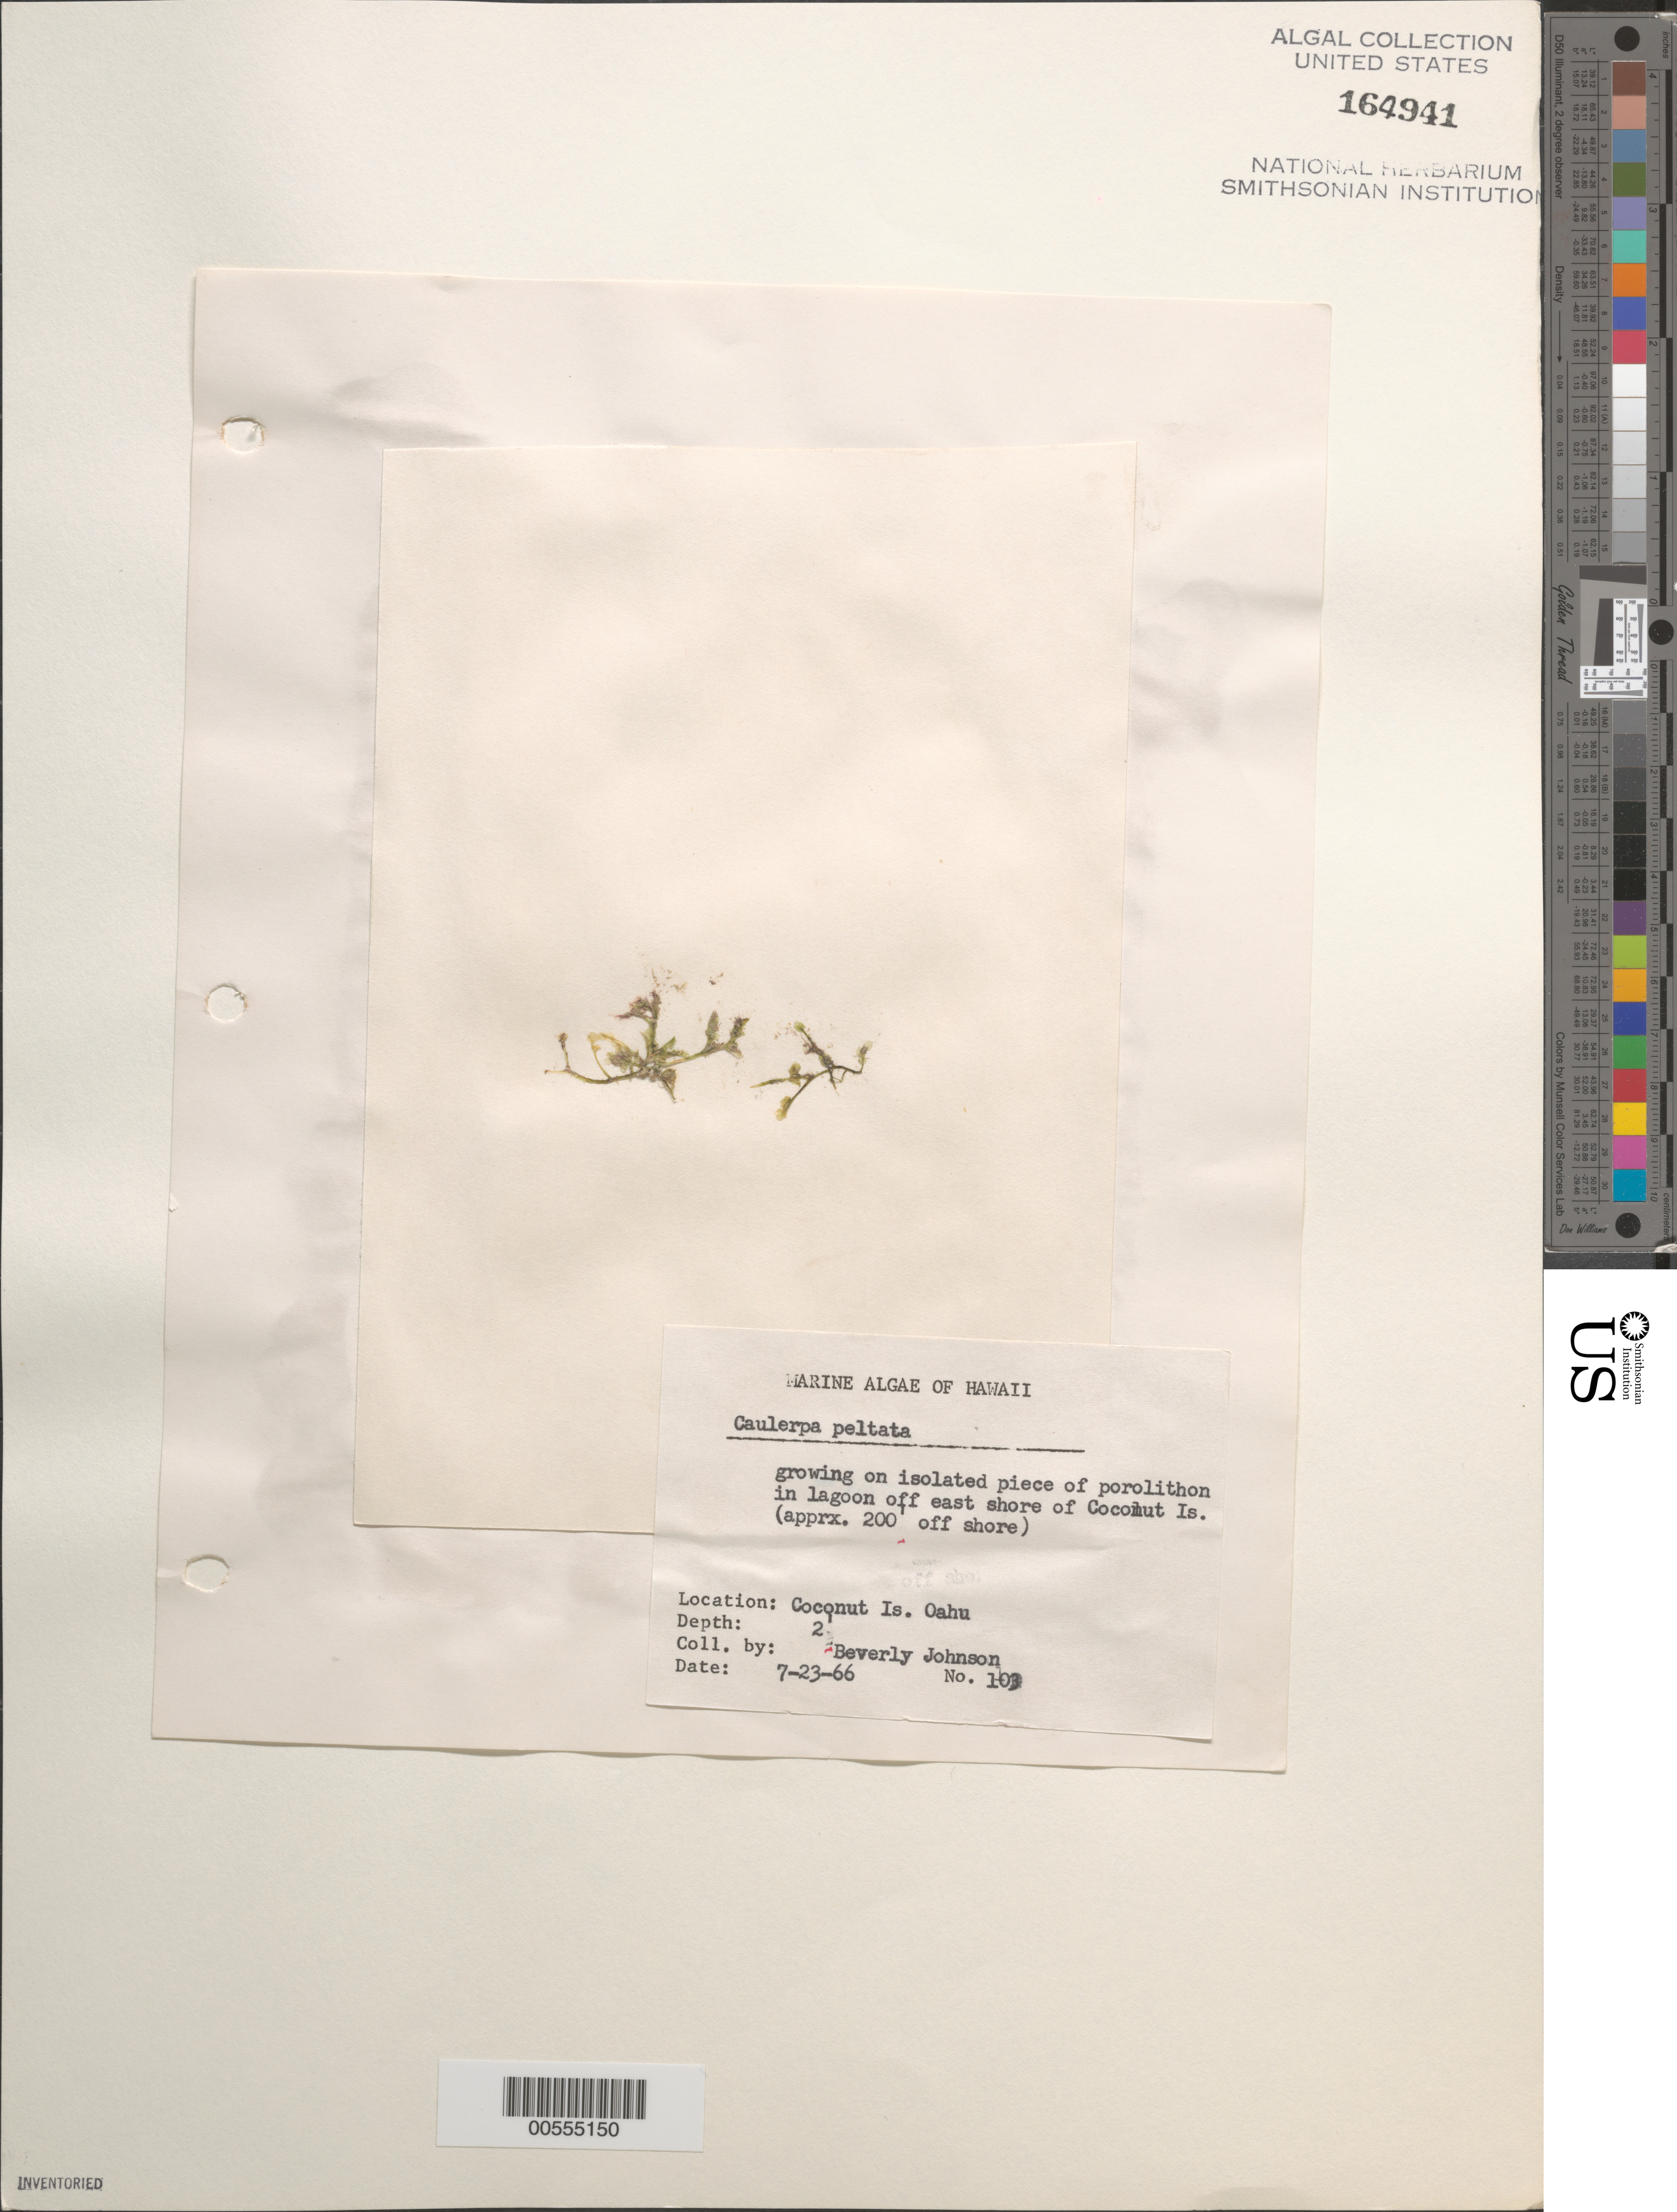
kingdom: Plantae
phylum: Chlorophyta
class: Ulvophyceae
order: Ulvales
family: Ulvaceae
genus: Ulva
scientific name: Ulva linza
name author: L.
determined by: Algae name updating Project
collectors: B. Johnson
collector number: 103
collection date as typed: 23 Jul 1966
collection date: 1966-07-23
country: United States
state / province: Hawaii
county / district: Honolulu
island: Oahu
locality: Off Coconut Island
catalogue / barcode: US 164941